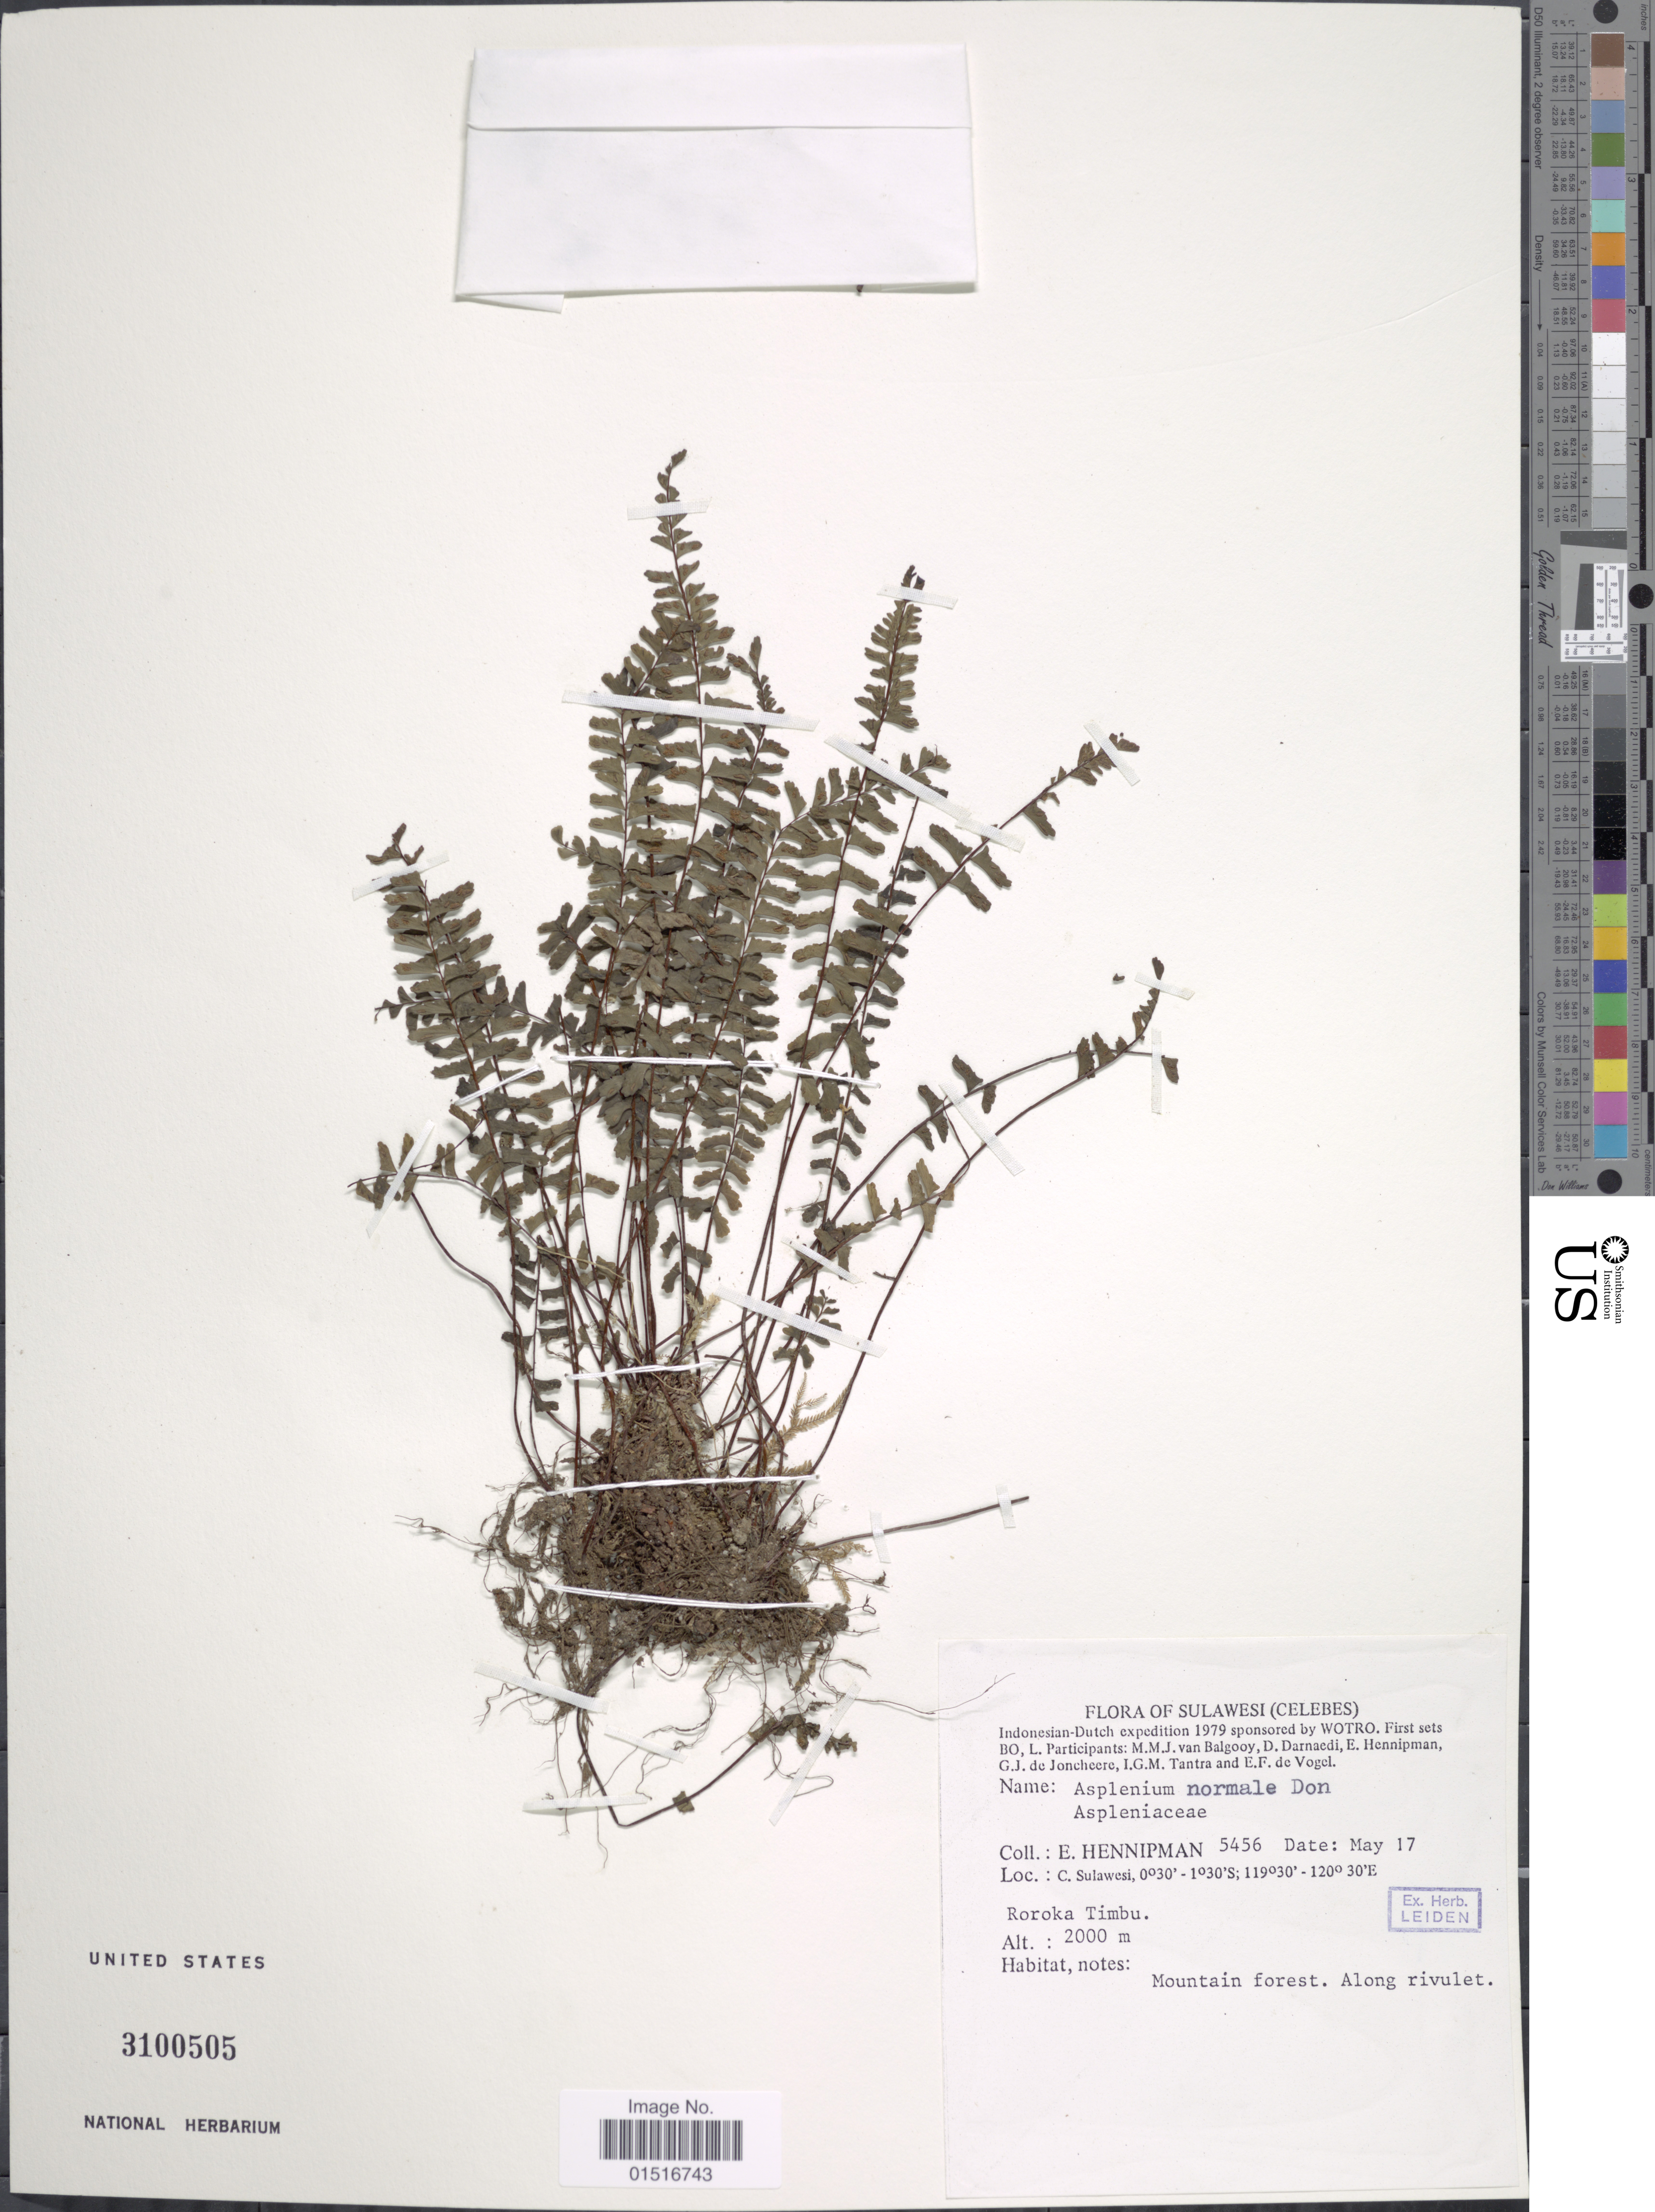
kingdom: Plantae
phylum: Tracheophyta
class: Polypodiopsida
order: Polypodiales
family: Aspleniaceae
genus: Asplenium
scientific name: Asplenium normale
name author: D. Don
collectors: E. Hennipman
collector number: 5456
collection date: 1979-05-17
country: Indonesia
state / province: Sulawesi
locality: Sulawesi (Celebes). C. Sulaswesi. Roroka Timbu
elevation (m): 2000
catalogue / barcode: US 3100505